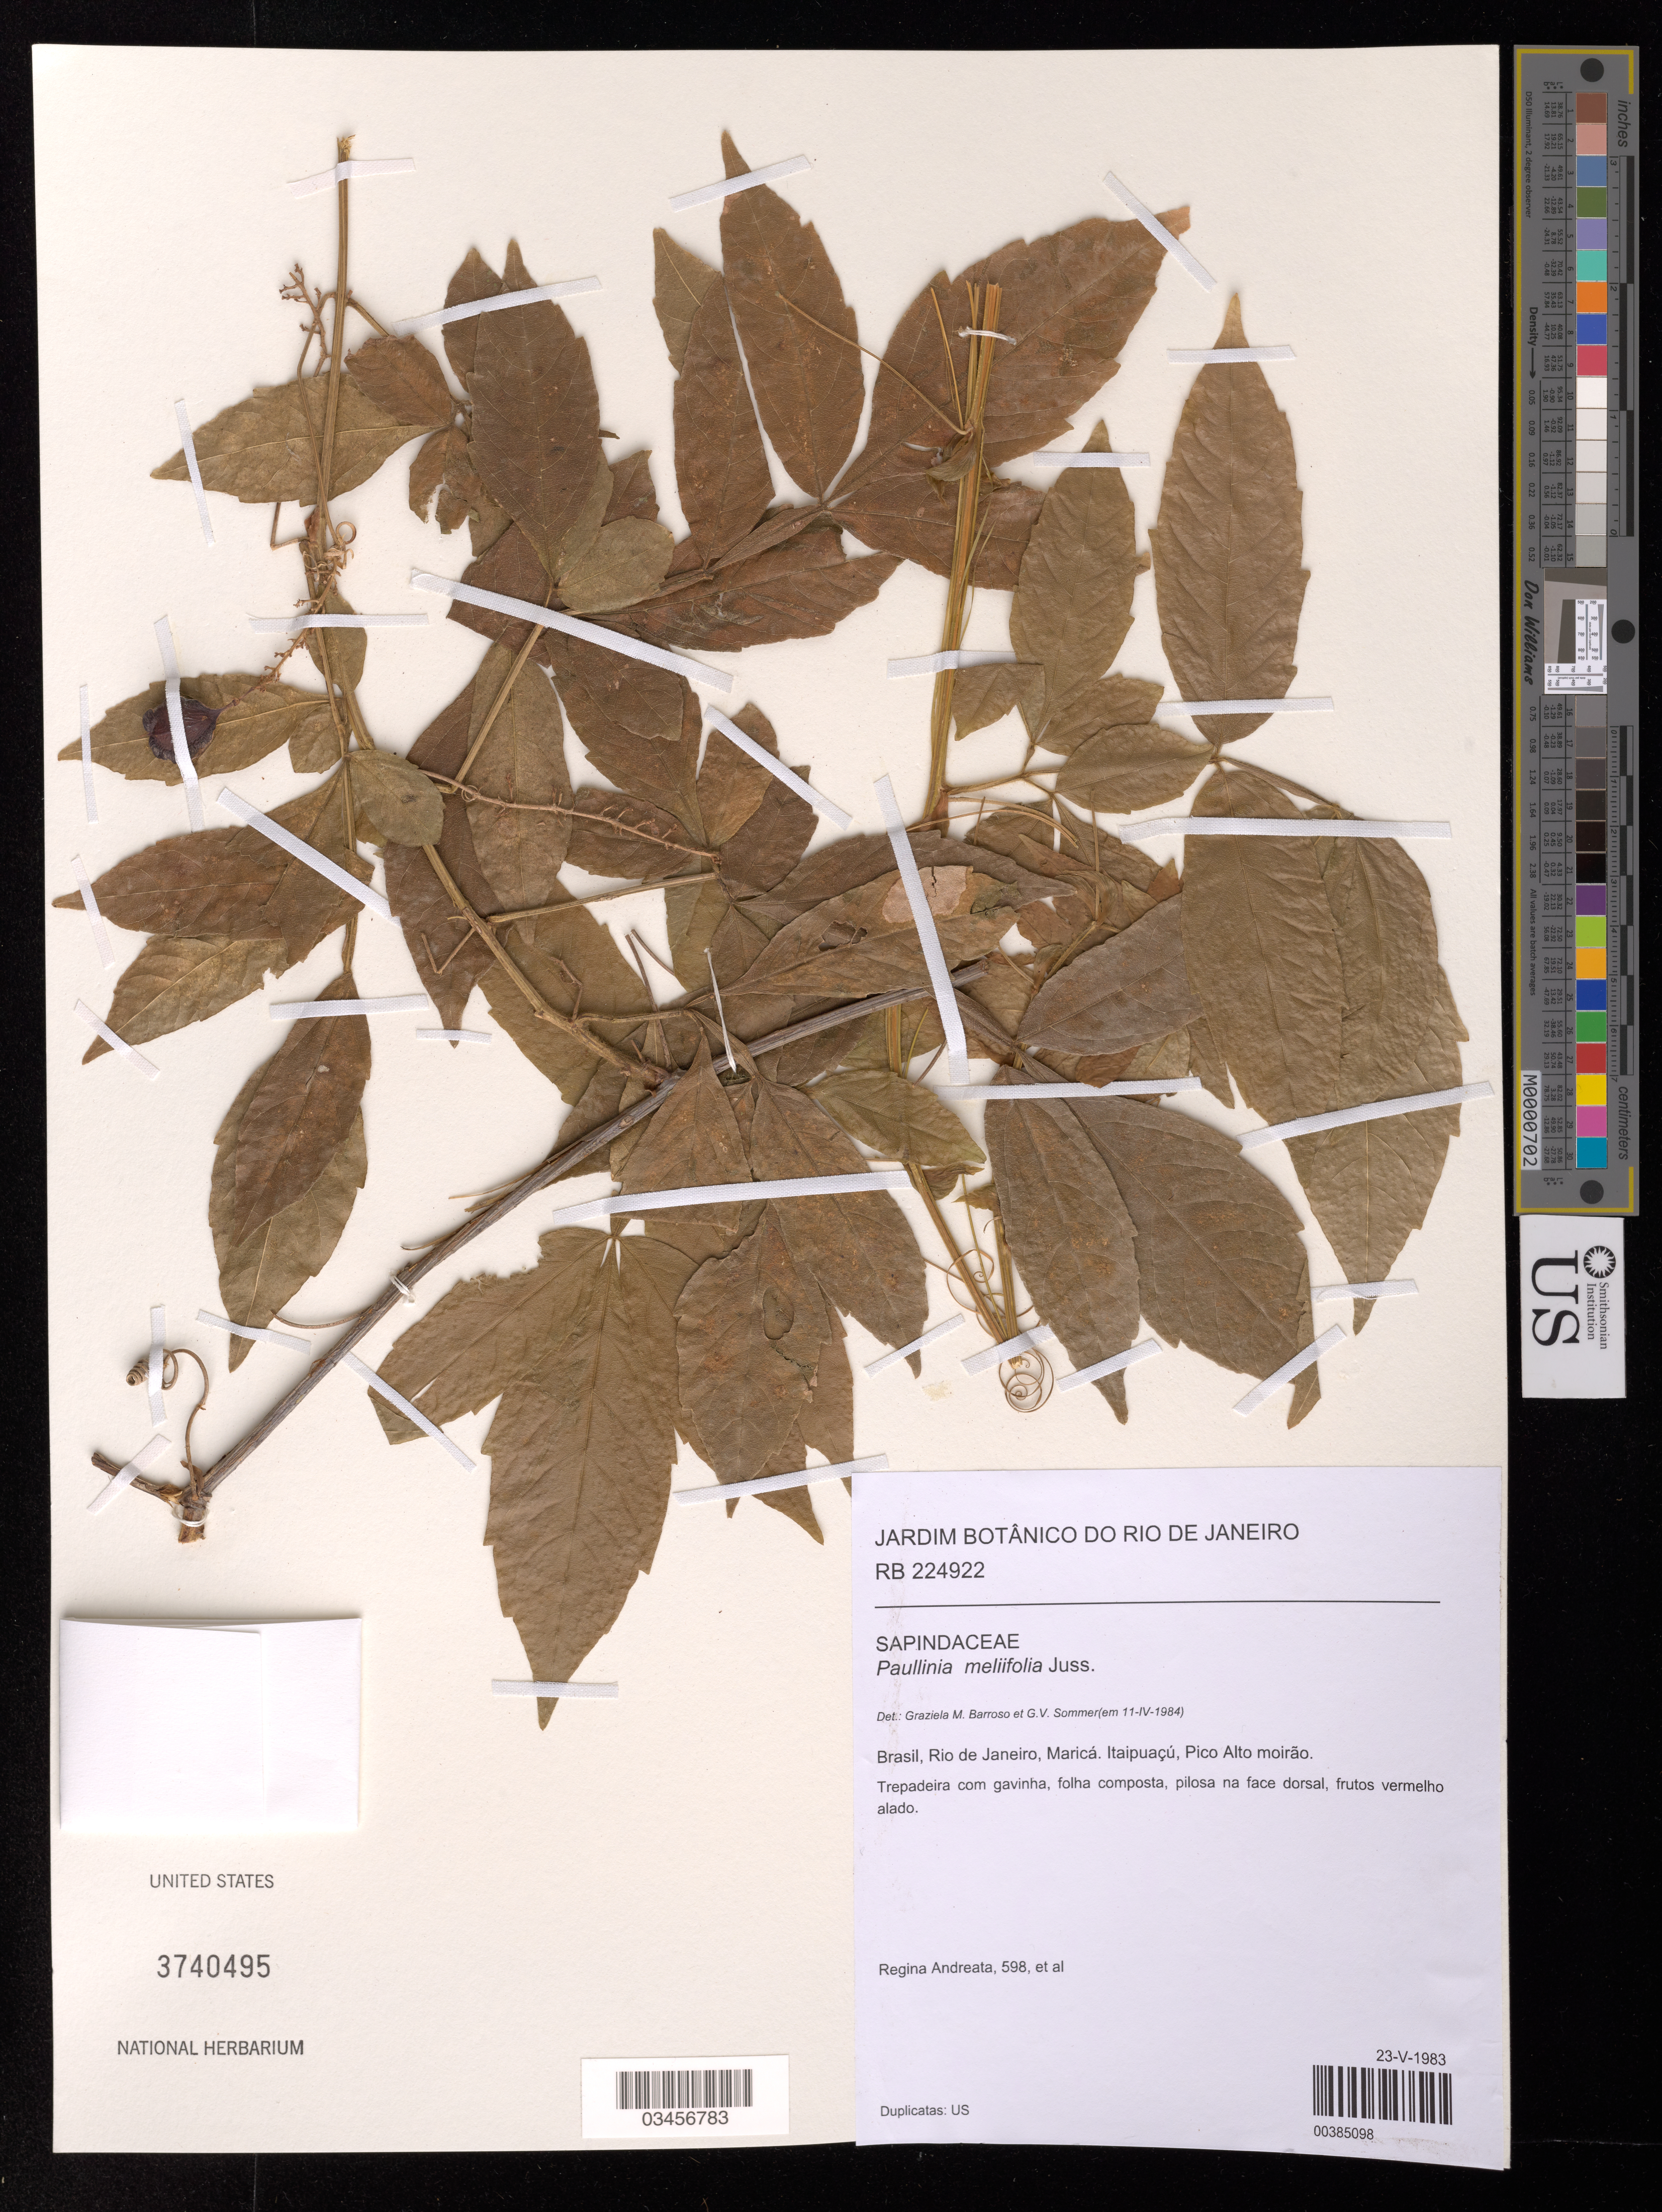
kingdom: Plantae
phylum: Tracheophyta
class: Magnoliopsida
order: Sapindales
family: Sapindaceae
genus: Paullinia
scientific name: Paullinia meliifolia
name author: Juss.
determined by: Barroso, G. M.; Somner, G. V.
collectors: R. H. Andreata et al.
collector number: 598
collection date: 1983-05-23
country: Brazil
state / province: Rio de Janeiro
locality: Maricá. Itaipuaçú, Pico Alto moirão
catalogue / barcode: US 3740495